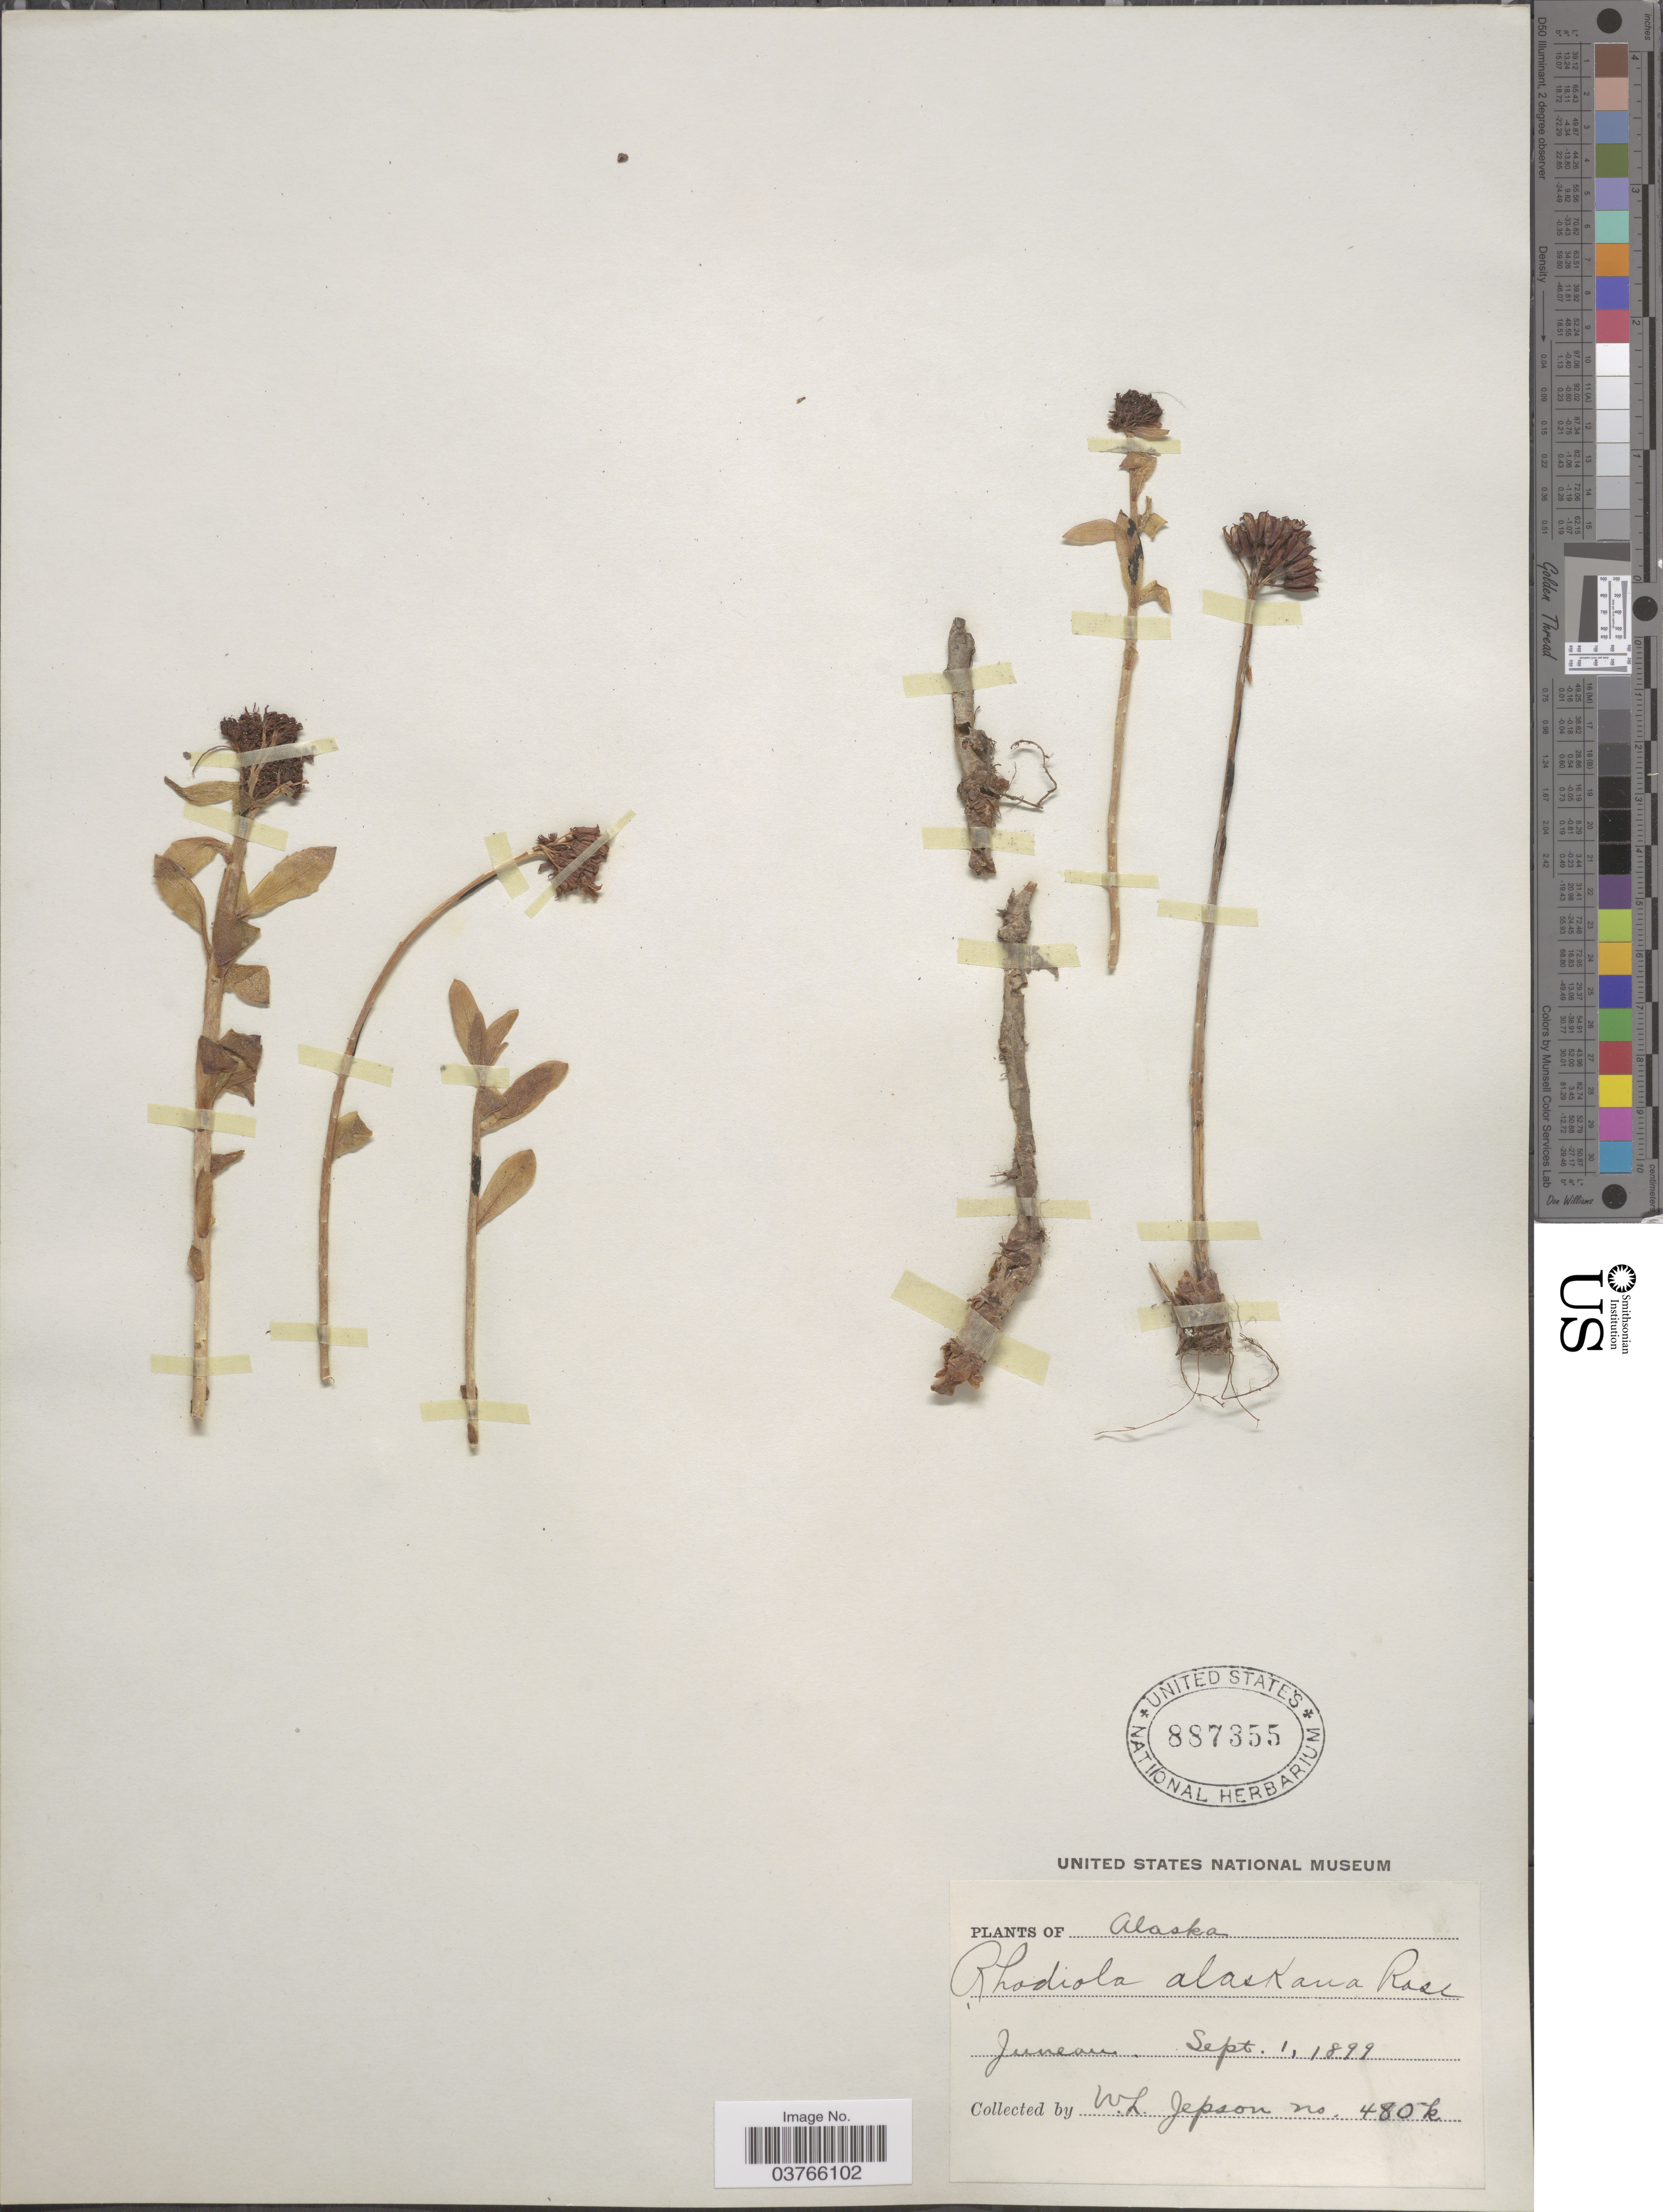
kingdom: Plantae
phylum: Tracheophyta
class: Magnoliopsida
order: Saxifragales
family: Crassulaceae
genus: Rhodiola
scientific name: Rhodiola integrifolia subsp. integrifolia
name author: Raf.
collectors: W. L. Jepson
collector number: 480k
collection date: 1899-09-01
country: United States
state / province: Alaska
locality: Juneau.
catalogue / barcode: US 887355